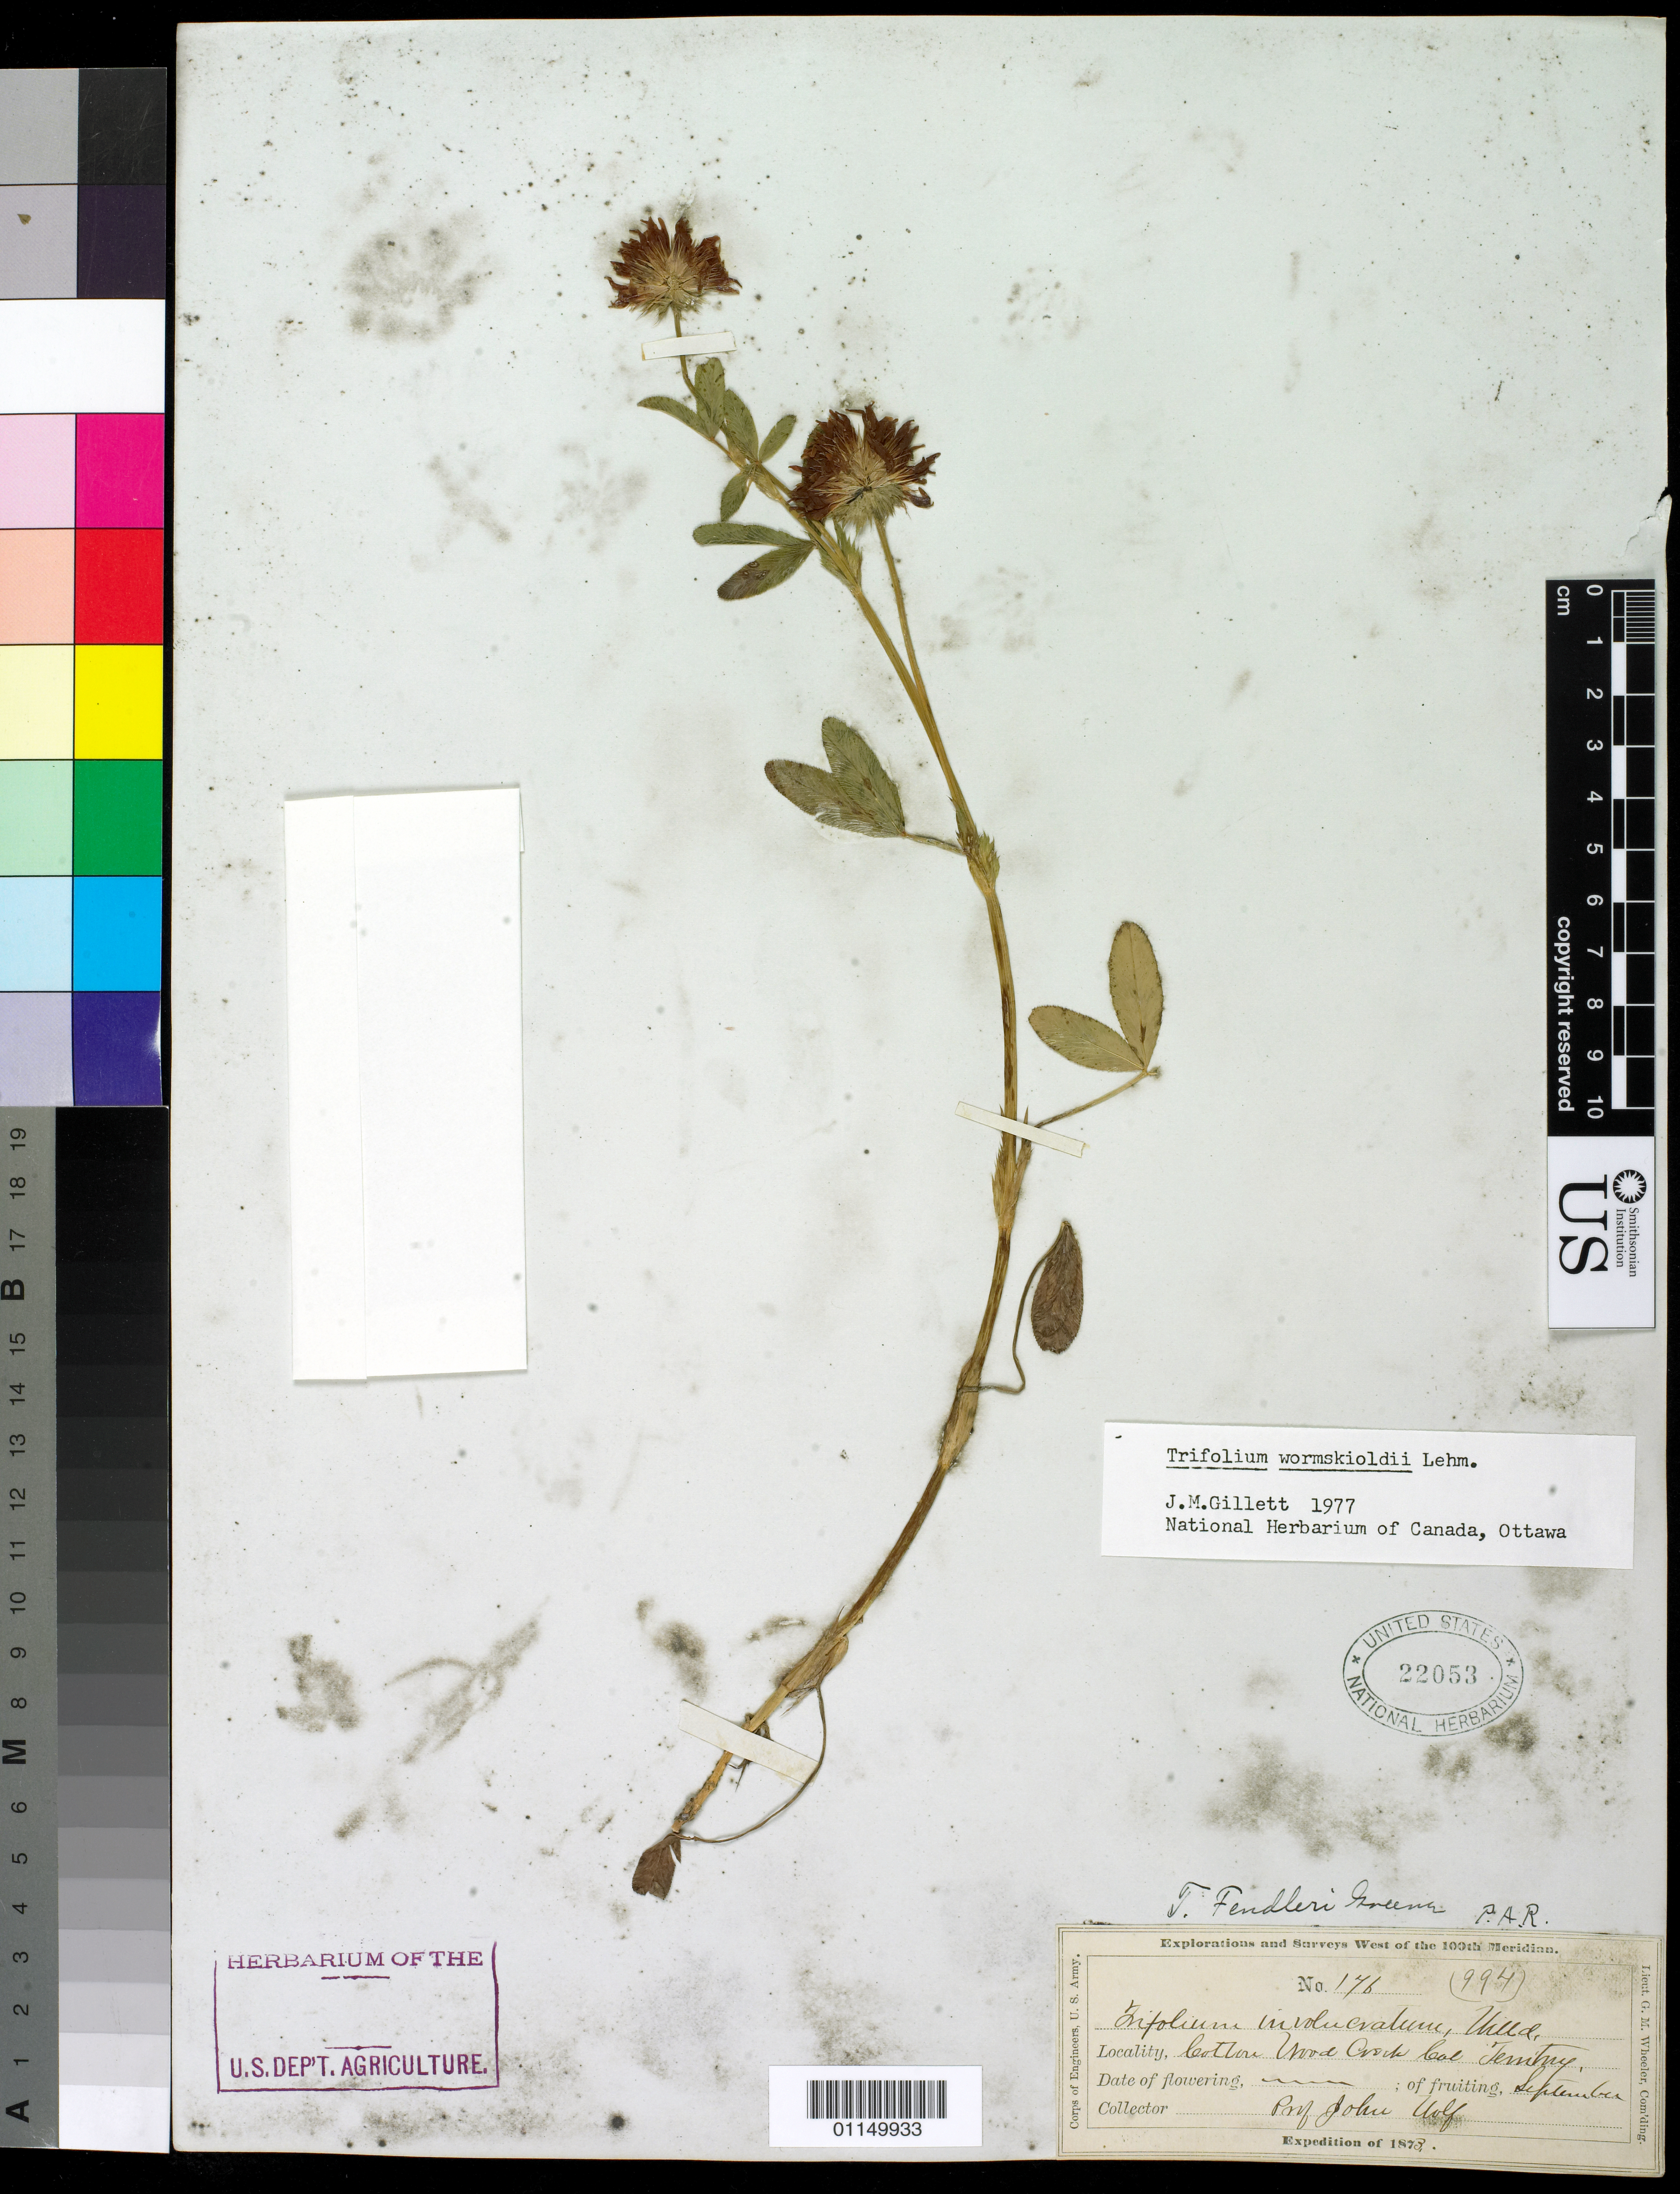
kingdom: Plantae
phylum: Tracheophyta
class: Magnoliopsida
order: Fabales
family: Fabaceae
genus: Trifolium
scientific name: Trifolium wormskioldii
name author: Lehm.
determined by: Gillett, J. M.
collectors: J. Wolf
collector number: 176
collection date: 1873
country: United States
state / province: Colorado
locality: Cotton wood Creek, Col Territory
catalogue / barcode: US 22053